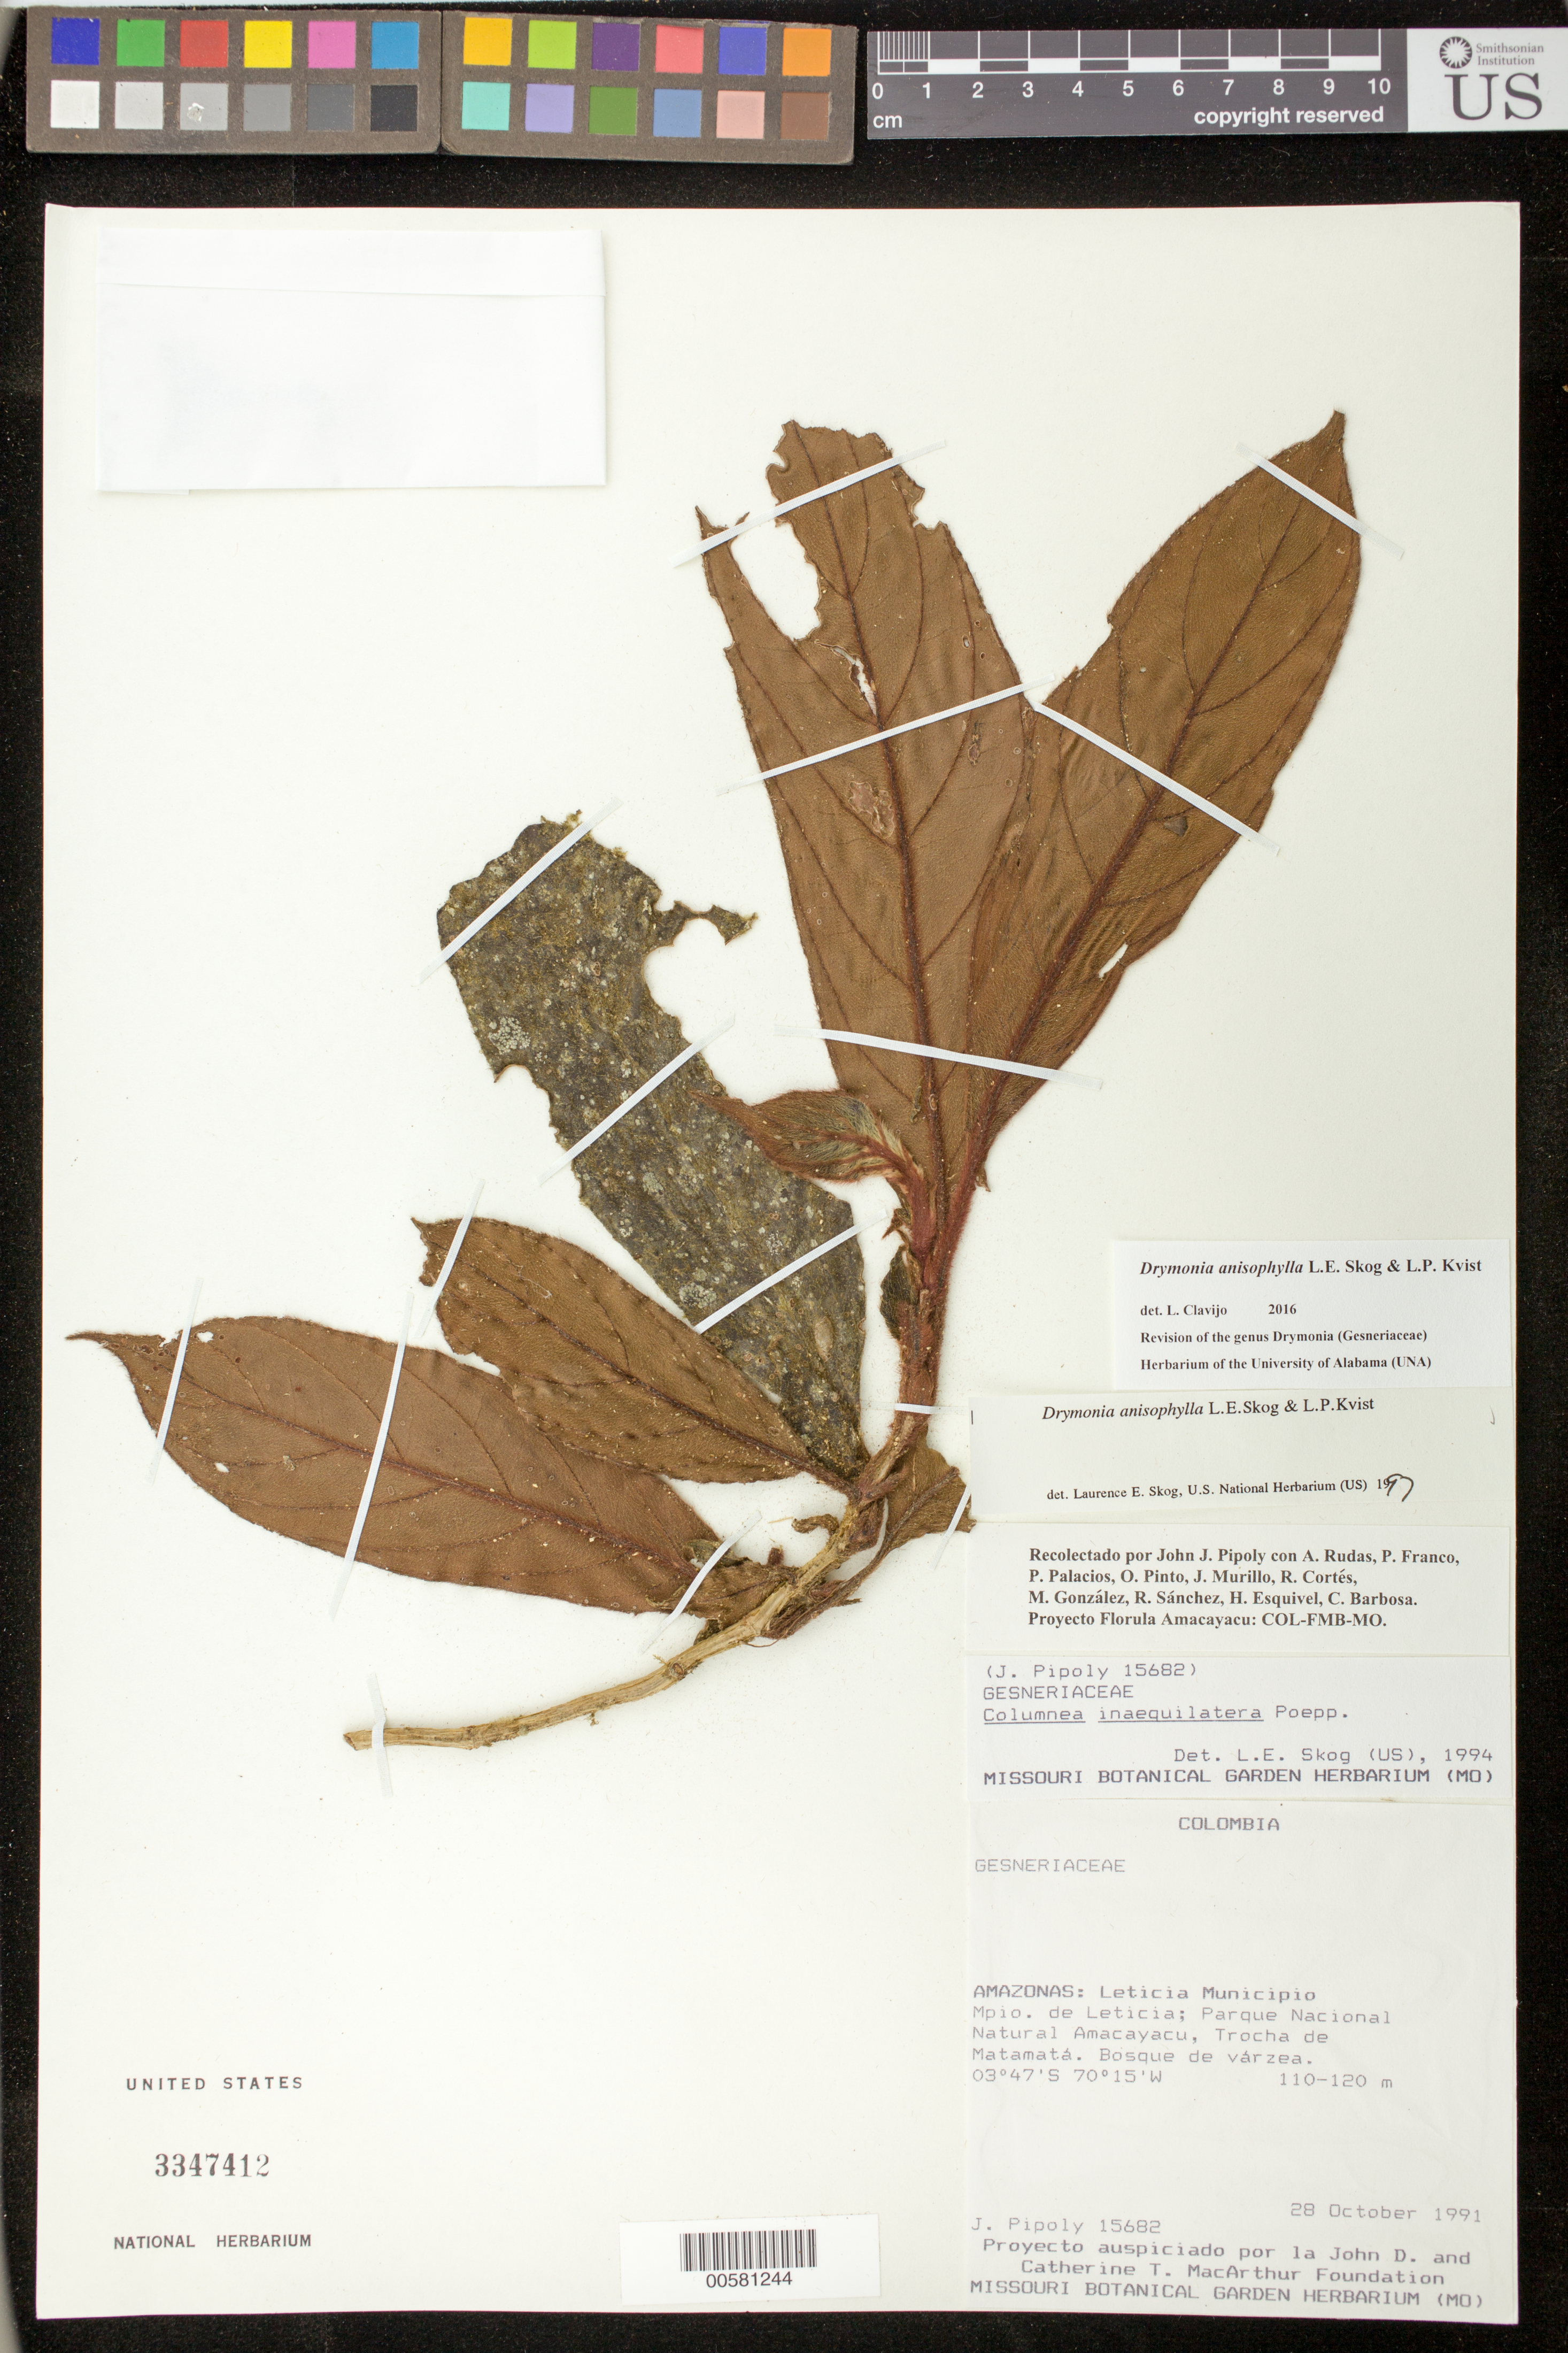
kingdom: Plantae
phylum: Tracheophyta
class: Magnoliopsida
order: Lamiales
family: Gesneriaceae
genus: Drymonia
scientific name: Drymonia anisophylla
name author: L.E. Skog & L.P. Kvist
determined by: Skog, Laurence E.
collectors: J. J. Pipoly & et al.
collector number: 15682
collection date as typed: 28 Oct 1991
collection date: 1991-10-28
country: Colombia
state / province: Amazônas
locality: Mpio. de Leticia; Parque Nacional Natural Amacayacu, trocha de Matamatá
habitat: Bosque de várzea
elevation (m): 110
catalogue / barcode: US 3347412